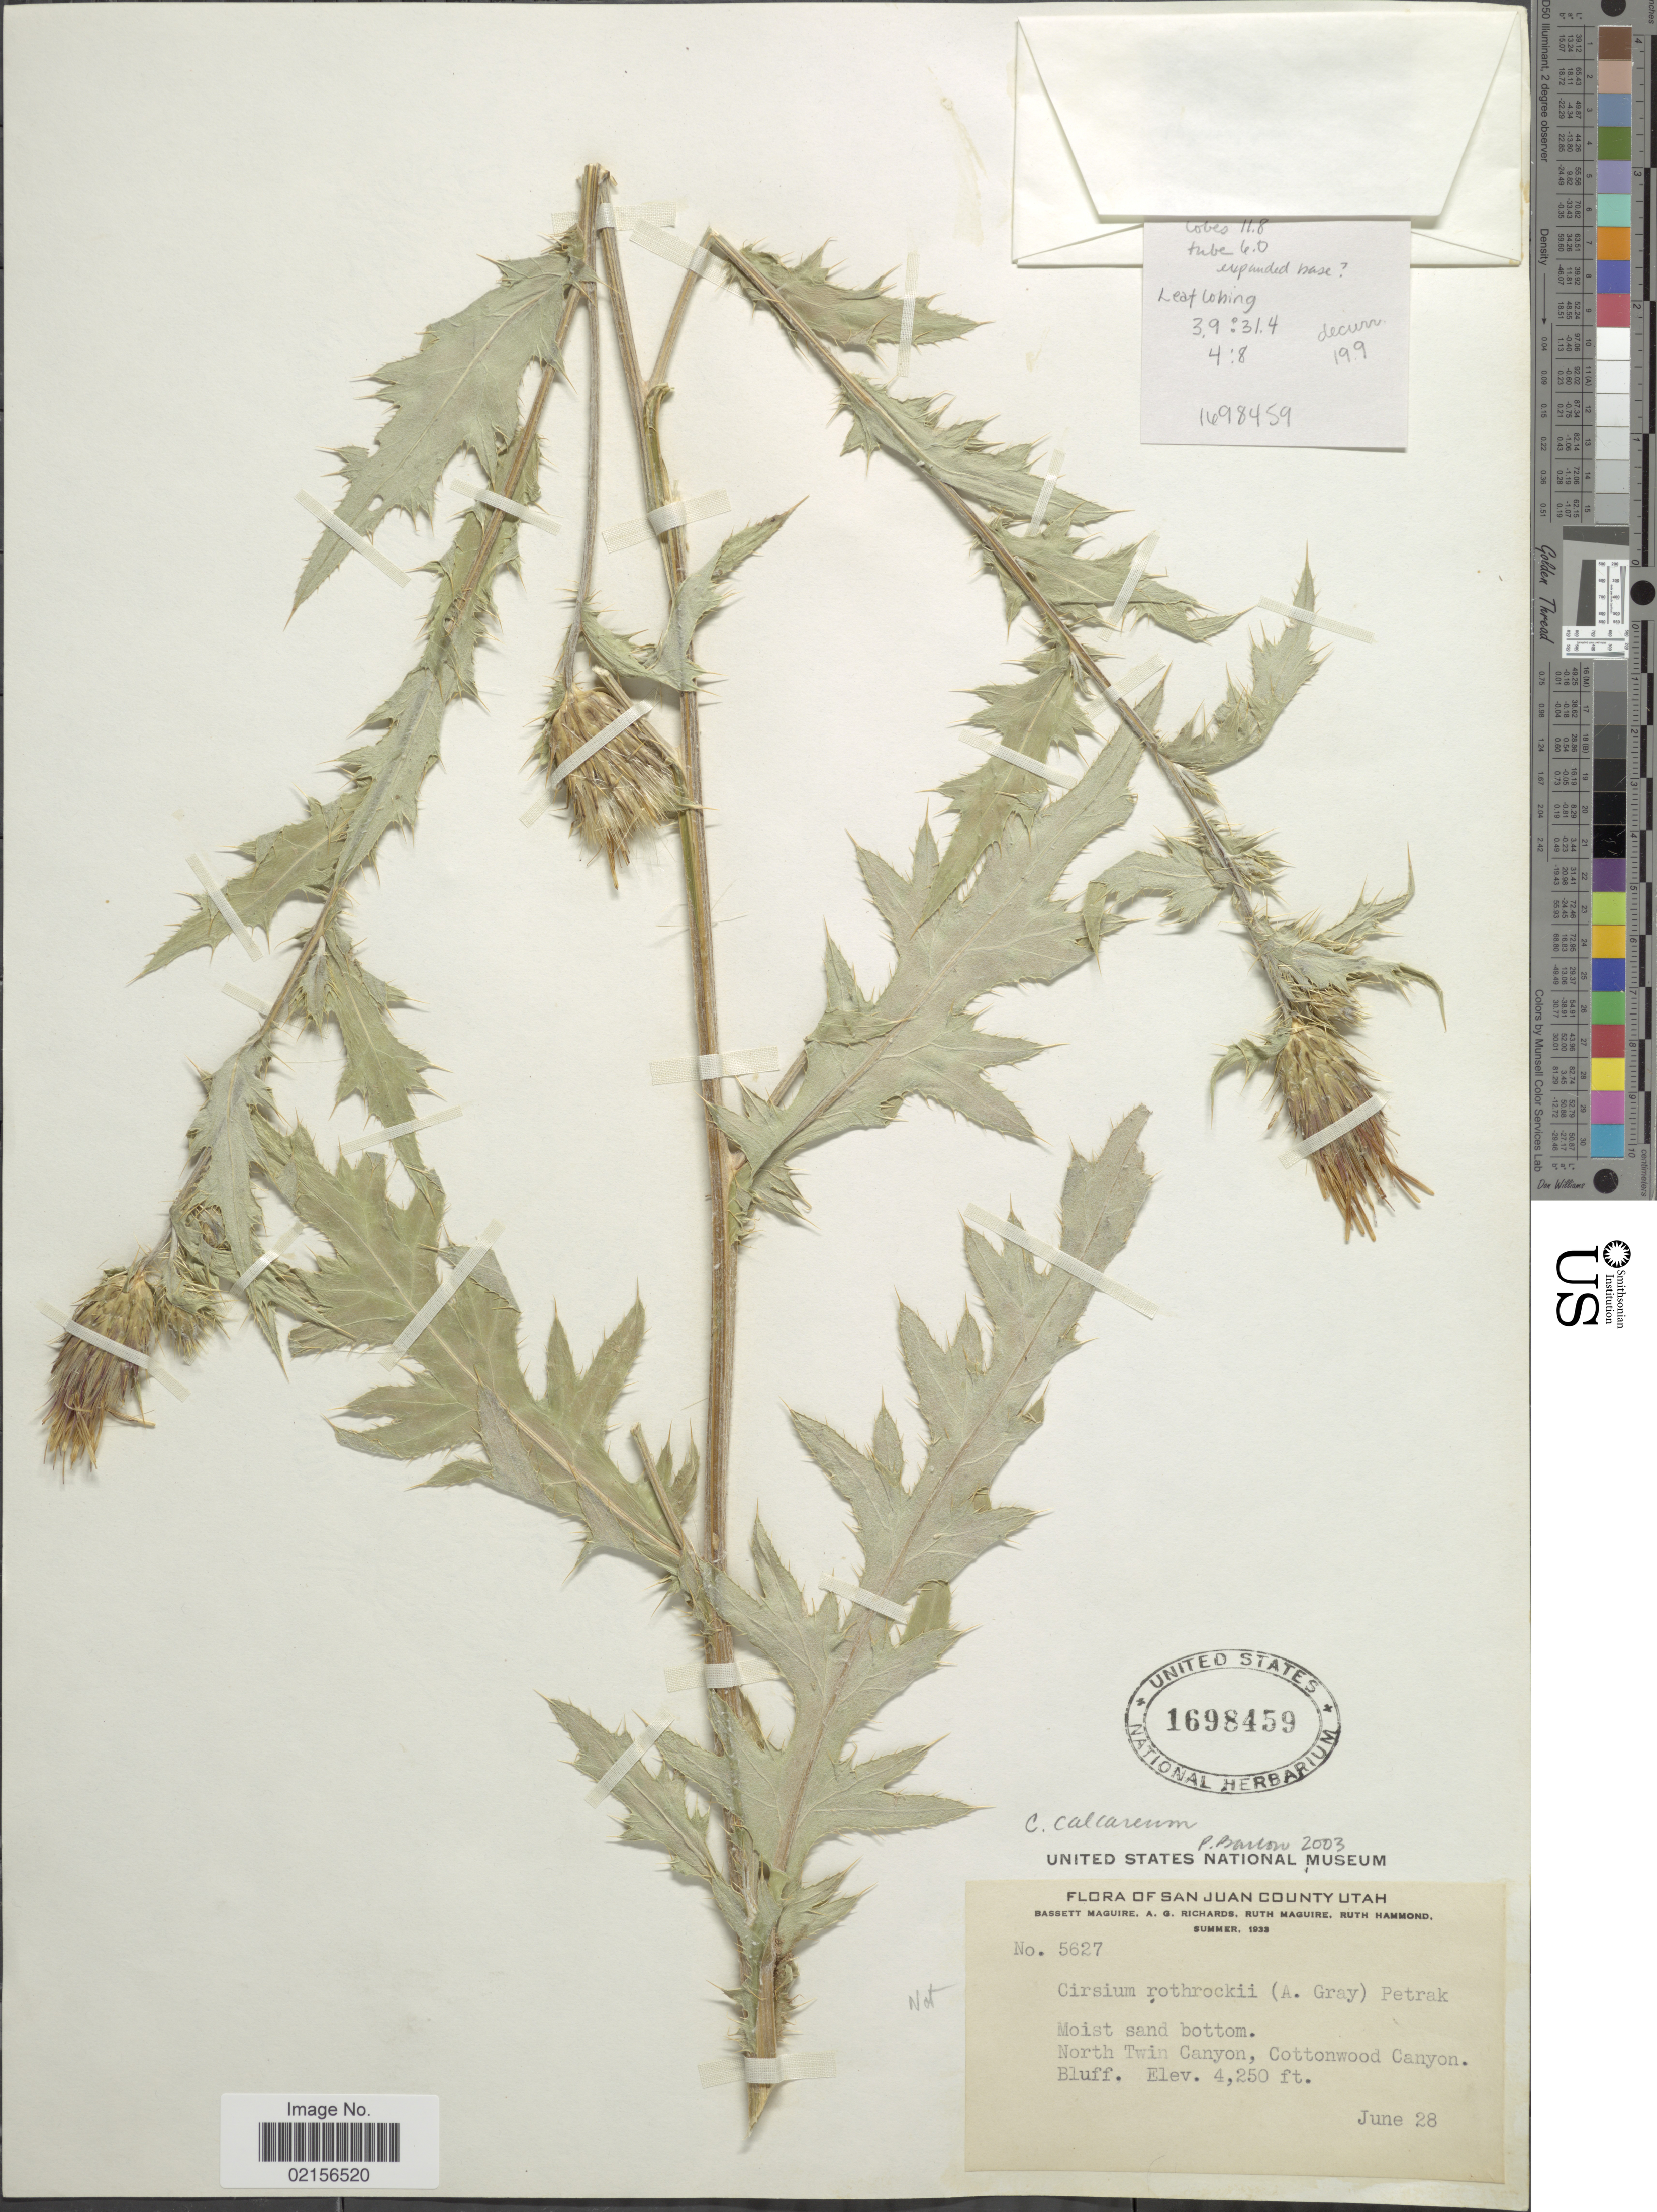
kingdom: Plantae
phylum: Tracheophyta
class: Magnoliopsida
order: Asterales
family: Asteraceae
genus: Cirsium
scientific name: Cirsium calcareum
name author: (M.E. Jones) Wooton & Standl.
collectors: B. Maguire, A. Richards & R. Hammond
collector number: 5627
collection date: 1933-06-28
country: United States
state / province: Utah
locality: San Juan County, Moist sand bottom, North Twin Canyon, Cottonwood Canyon. Bluff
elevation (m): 1295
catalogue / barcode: US 1698459